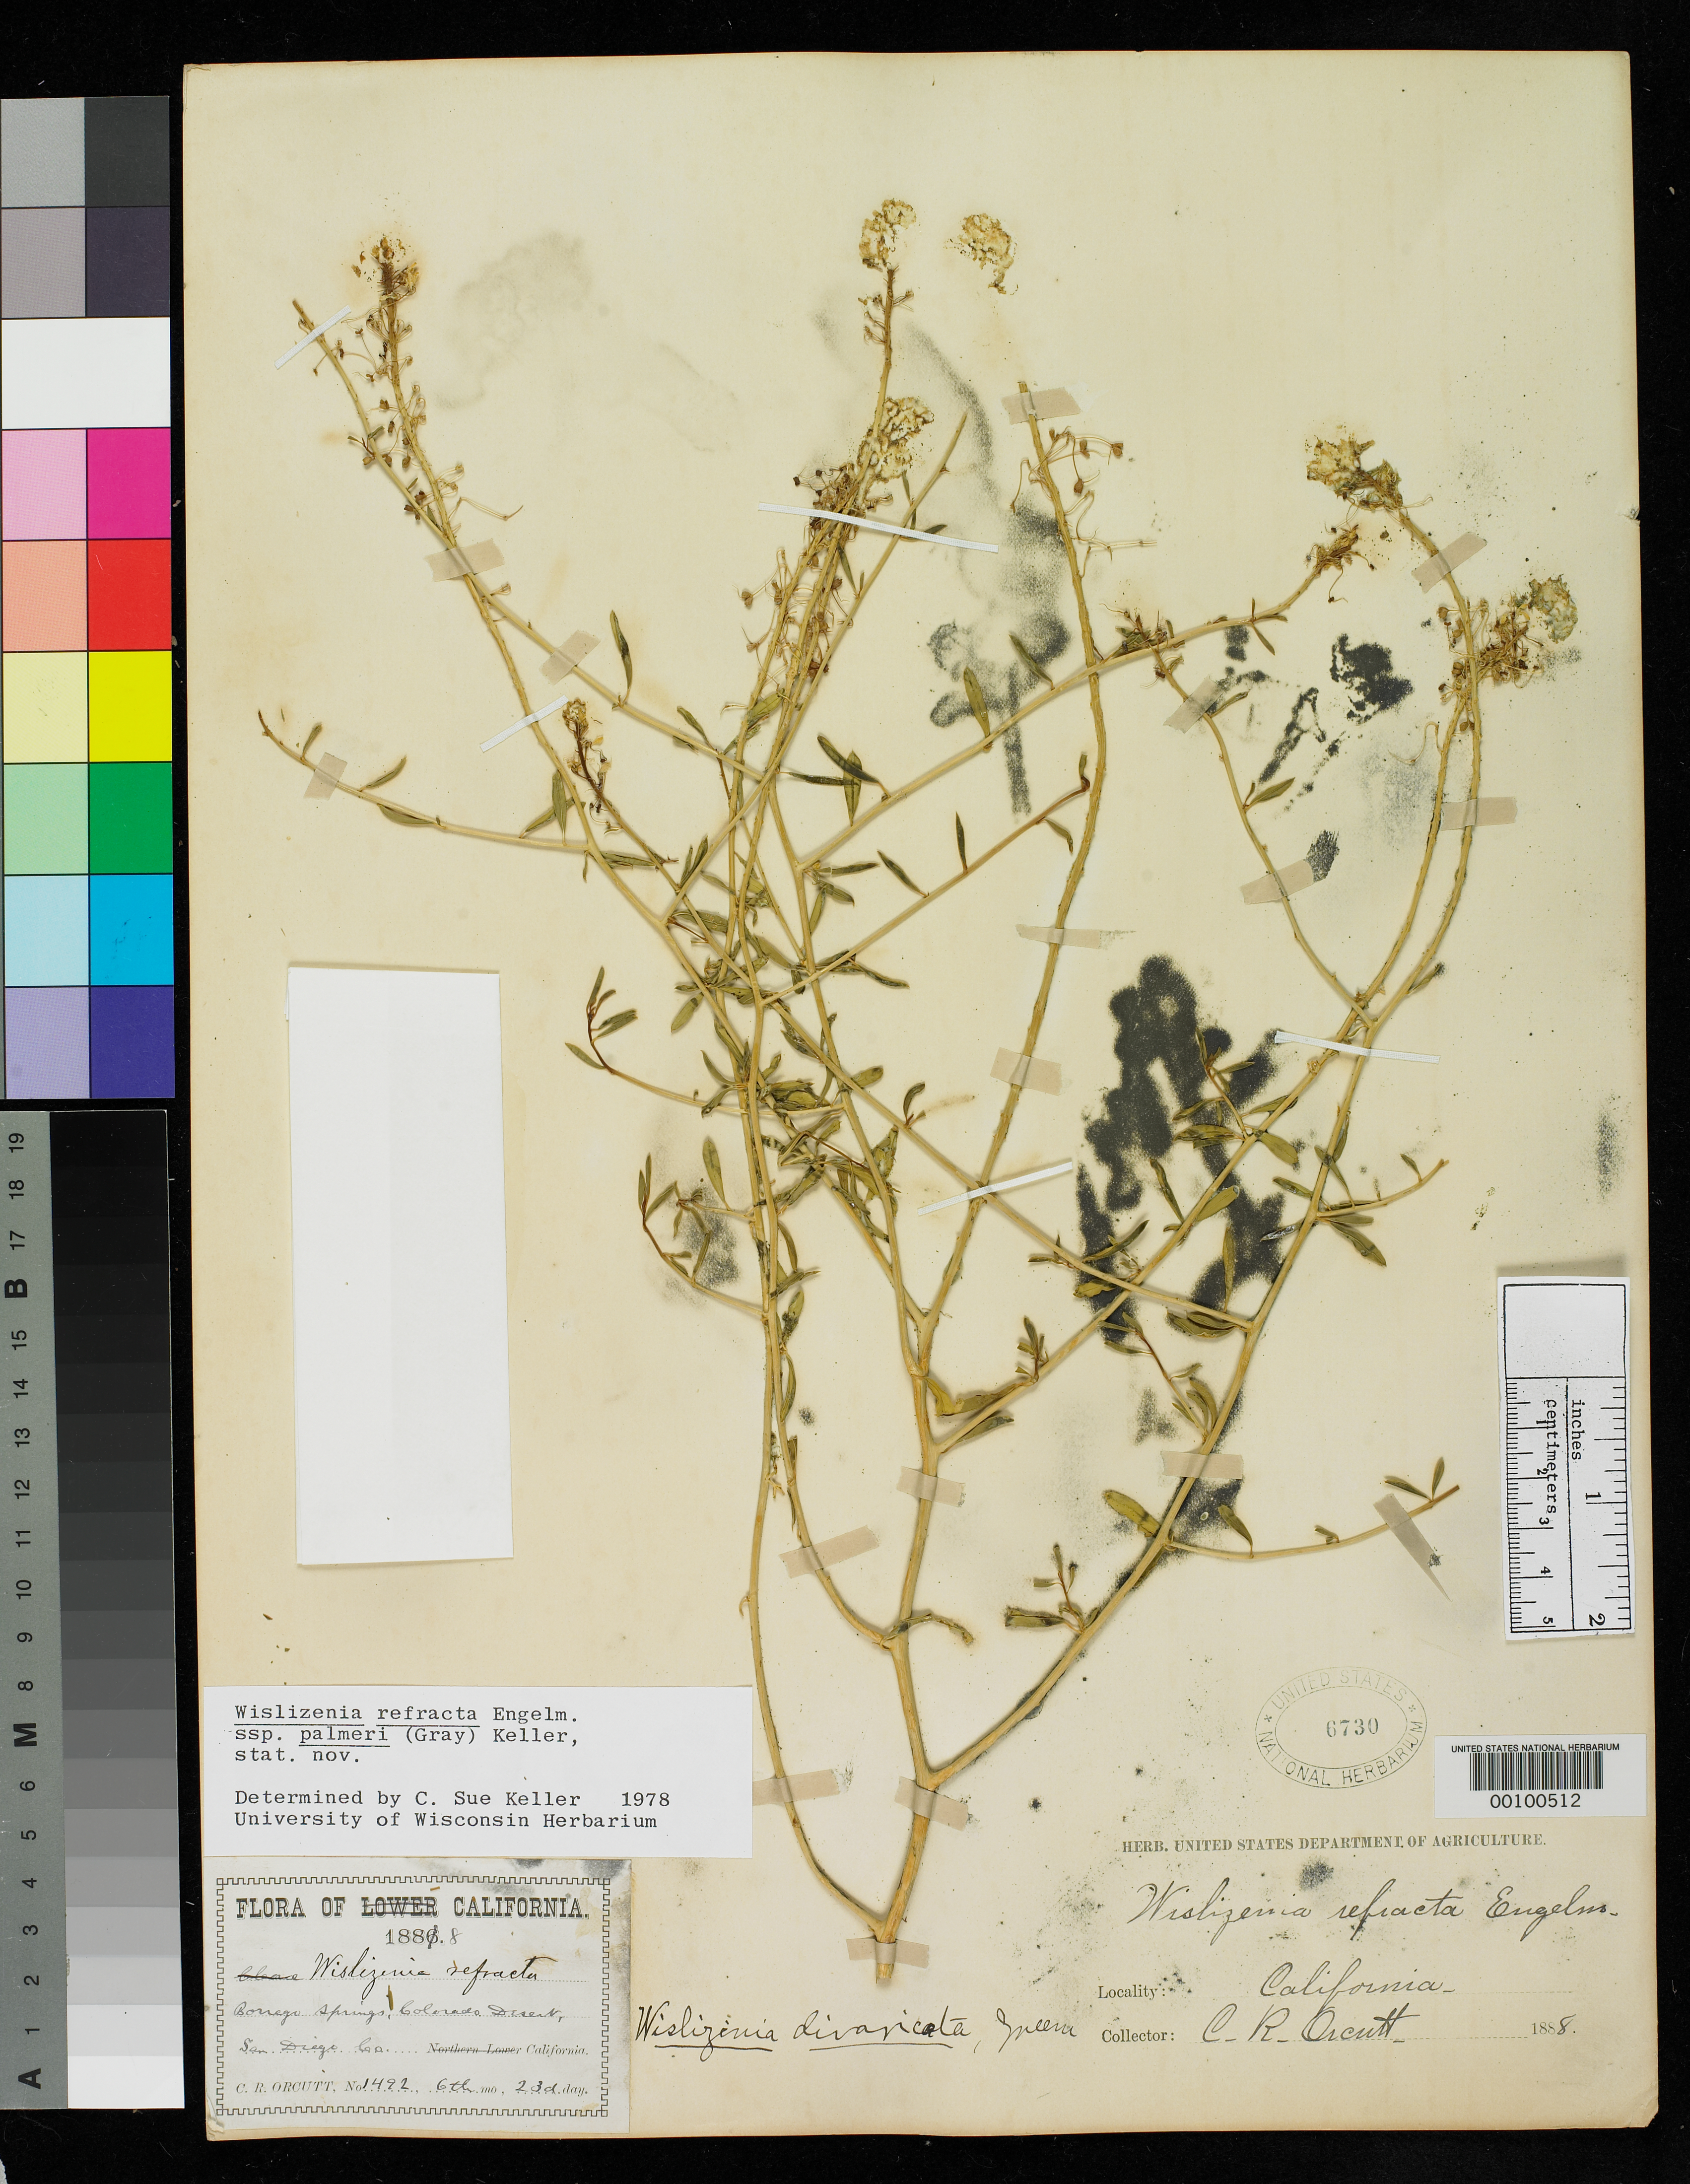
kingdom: Plantae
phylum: Tracheophyta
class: Magnoliopsida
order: Brassicales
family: Cleomaceae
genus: Wislizenia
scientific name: Wislizenia divaricata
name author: Greene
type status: Type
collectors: C. R. Orcutt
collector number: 1492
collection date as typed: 23 Jun 188-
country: United States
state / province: California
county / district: San Diego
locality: At Barrego Springs.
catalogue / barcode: US 6730